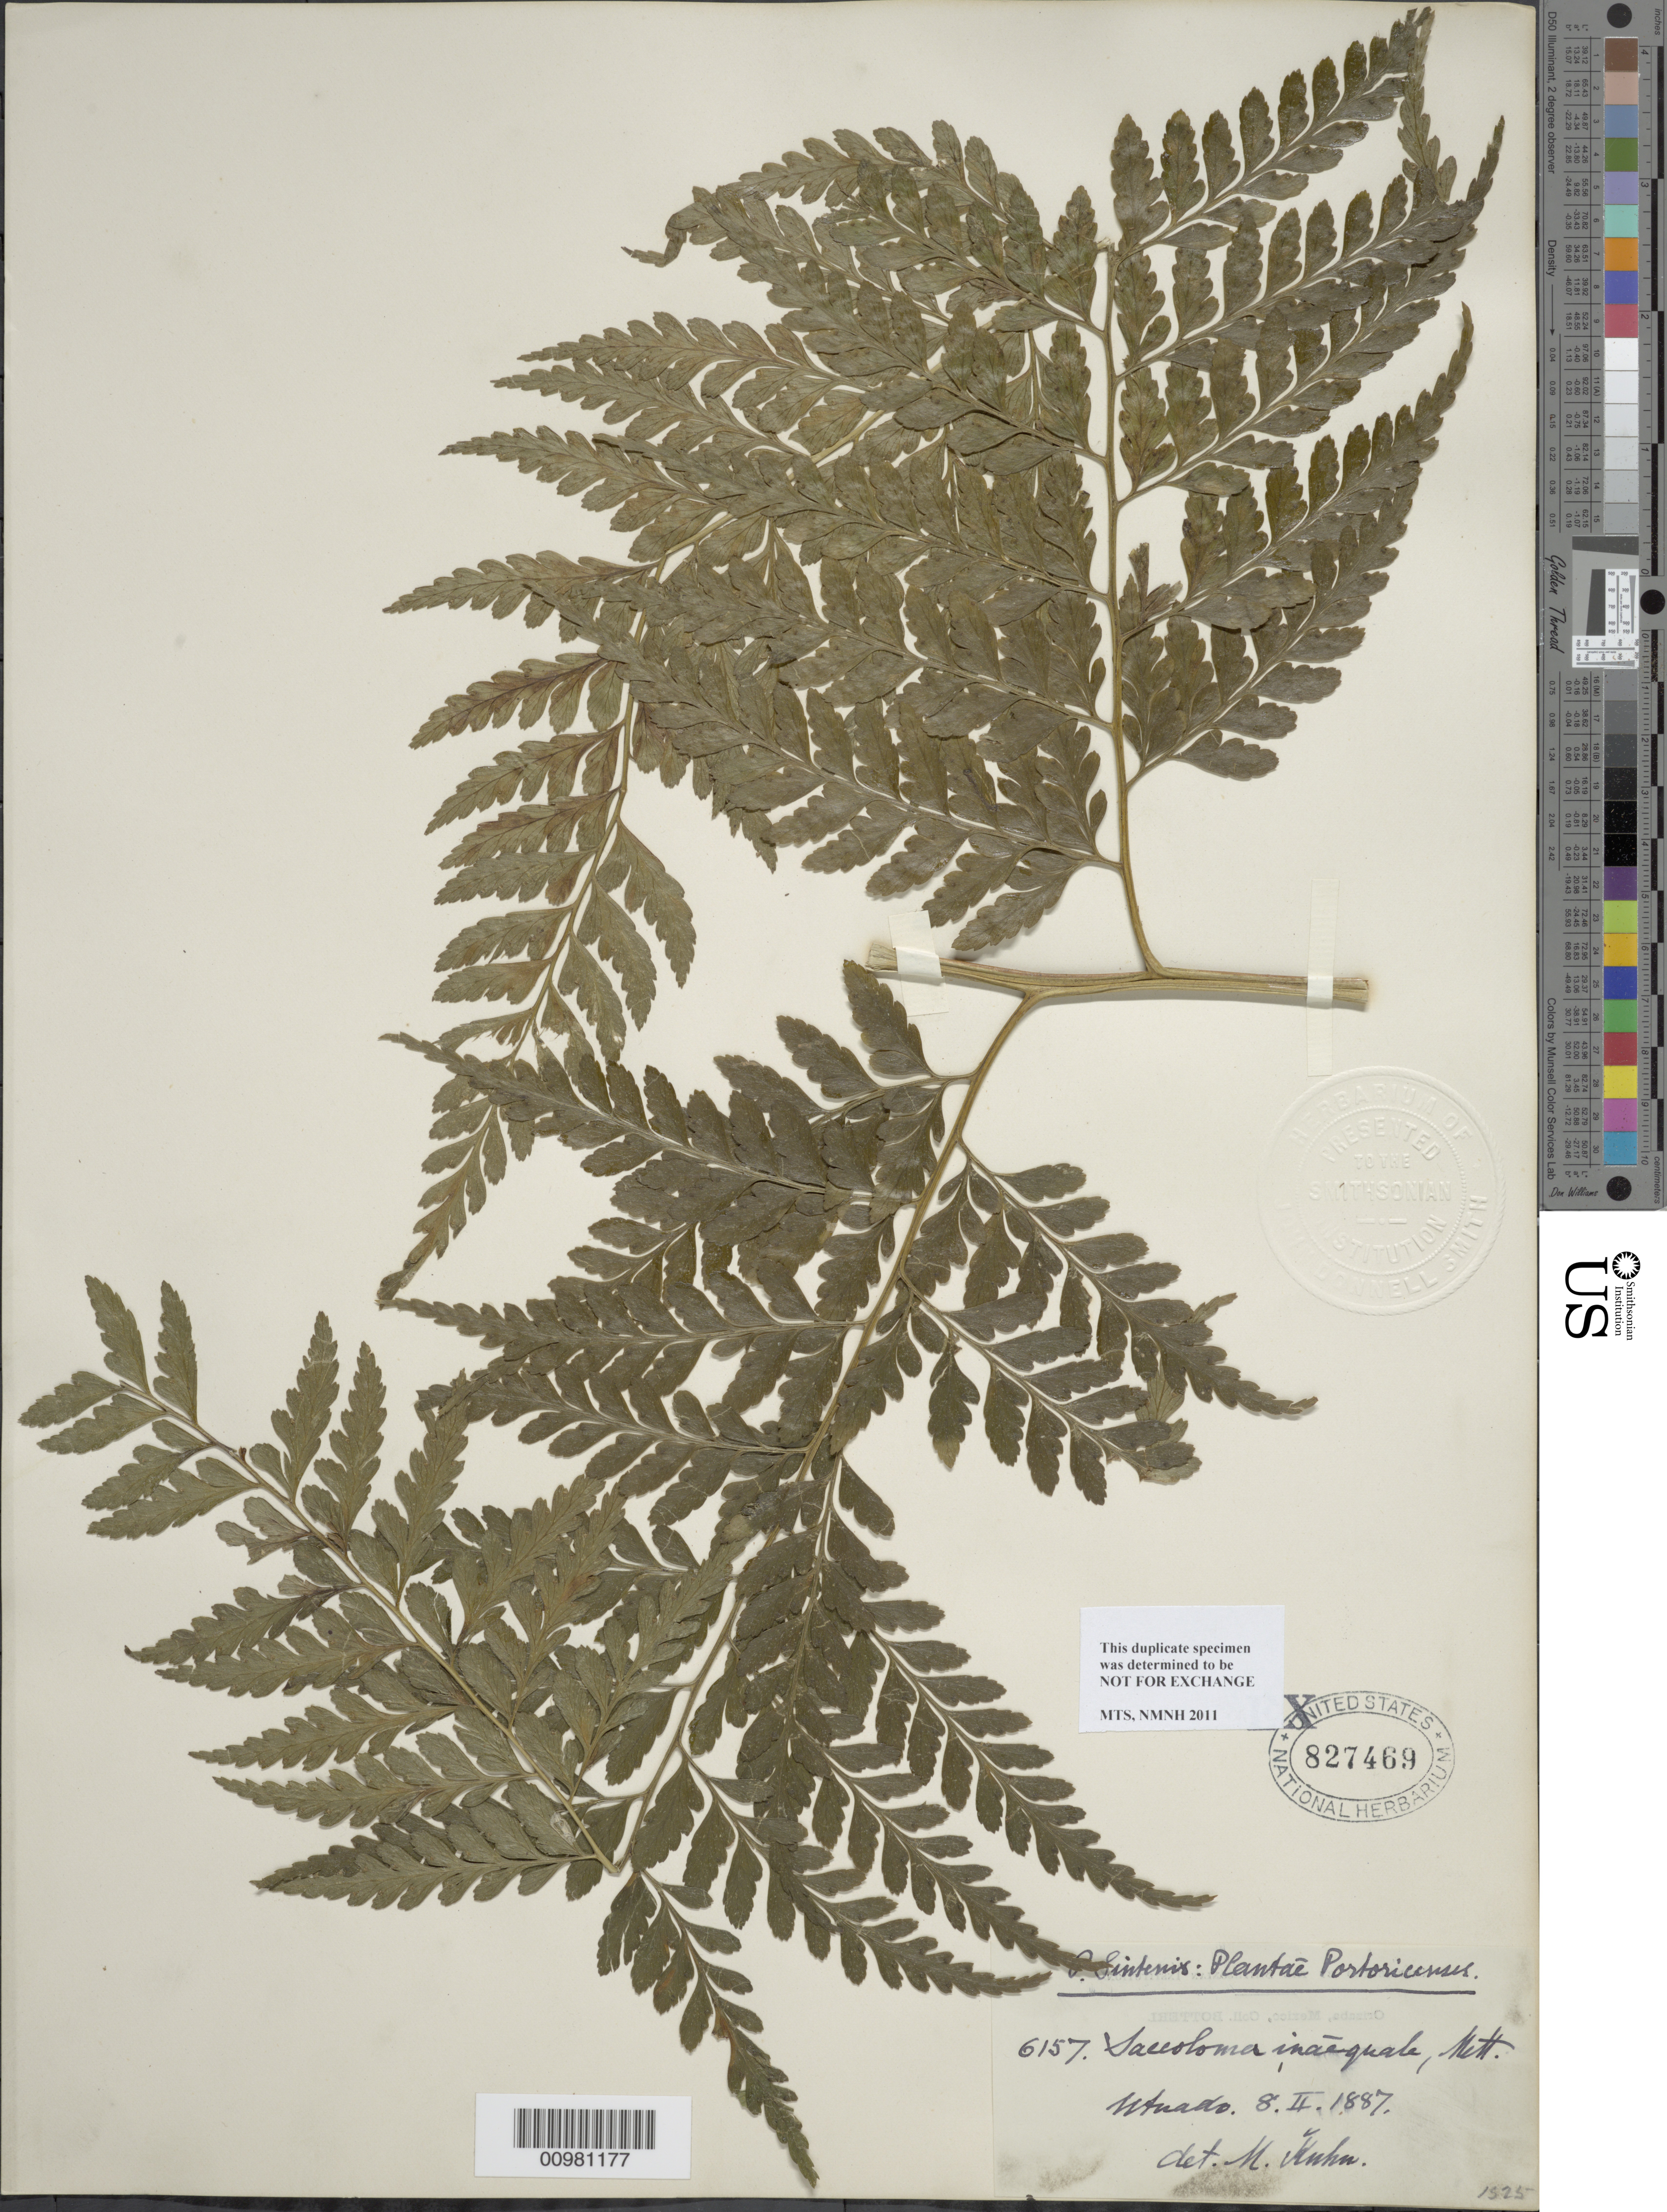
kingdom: Plantae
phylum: Tracheophyta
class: Polypodiopsida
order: Polypodiales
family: Saccolomataceae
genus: Saccoloma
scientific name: Saccoloma inaequale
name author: (Kunze) Mett.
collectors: P. Sintenis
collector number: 6157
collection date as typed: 08 Feb 1887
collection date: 1887-02-08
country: Puerto Rico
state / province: Utuado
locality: Utuado.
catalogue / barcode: US 827469